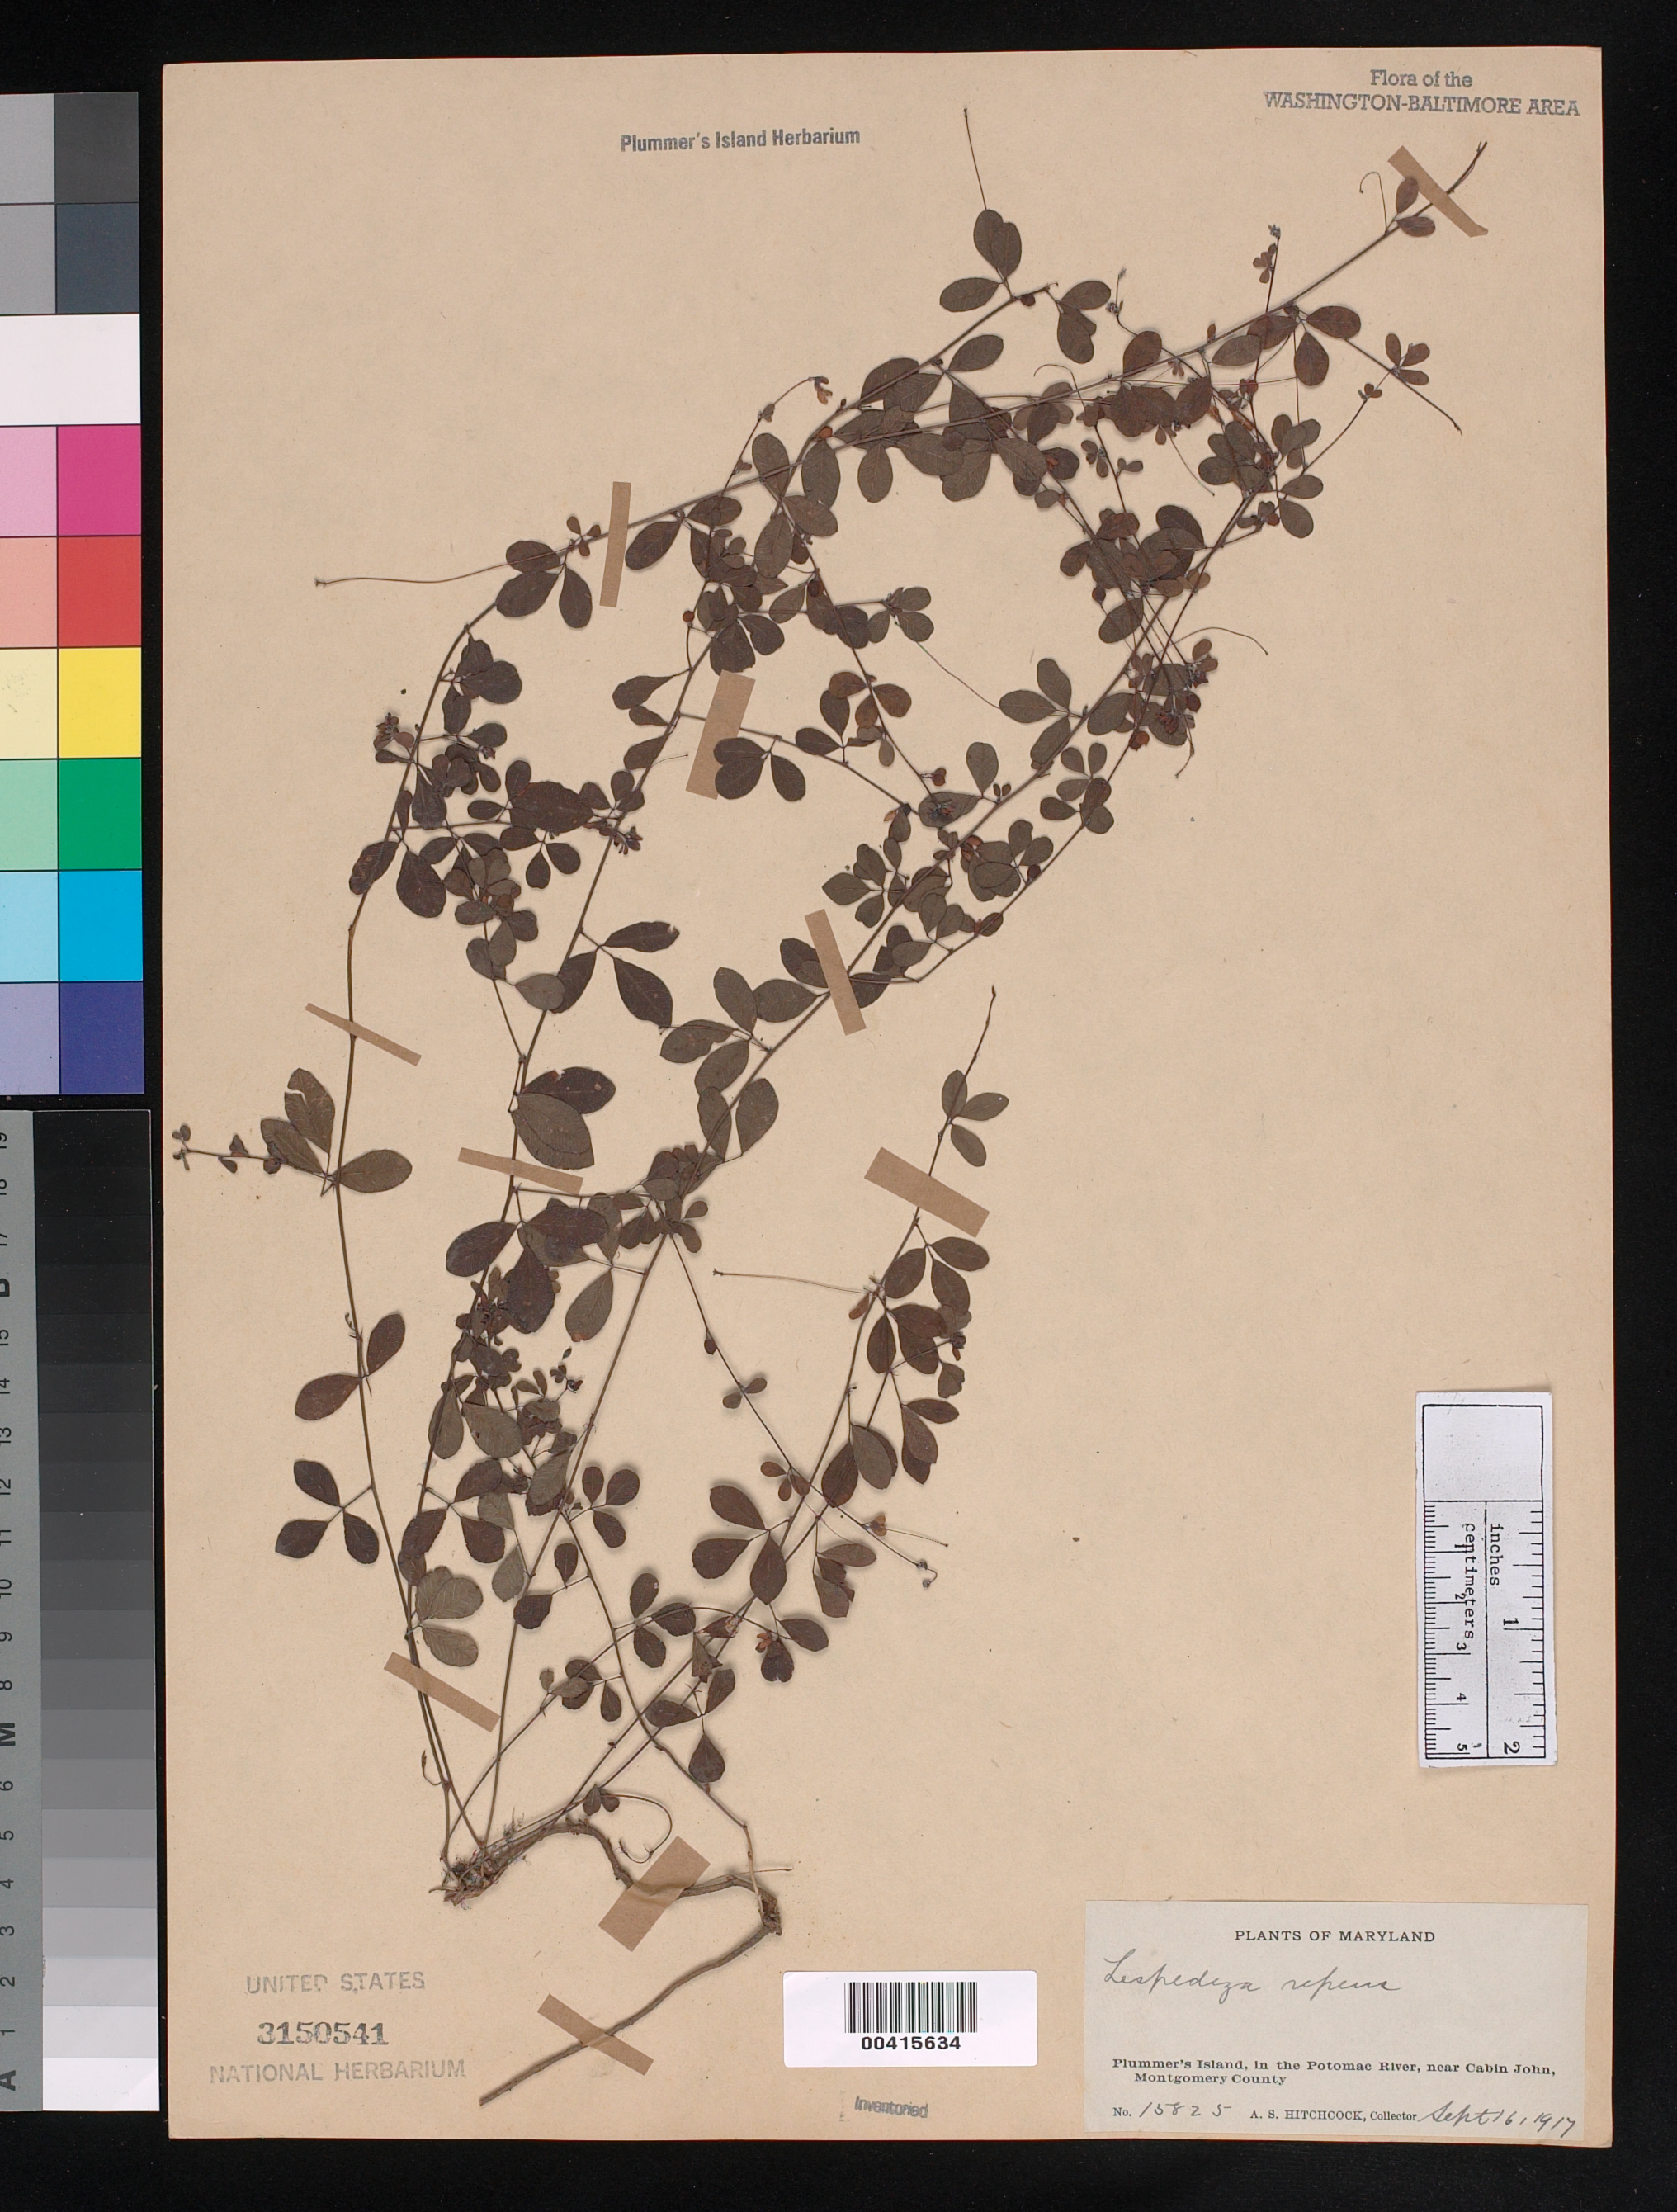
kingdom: Plantae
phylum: Tracheophyta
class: Magnoliopsida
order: Fabales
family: Fabaceae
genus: Lespedeza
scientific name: Lespedeza repens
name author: (L.) W.P.C. Barton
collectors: A. S. Hitchcock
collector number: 15825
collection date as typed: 16 Sep 1917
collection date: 1917-09-16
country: United States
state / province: Maryland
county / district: Montgomery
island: Plummers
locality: Plummer's Island C. & O. Canal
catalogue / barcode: US 3150541